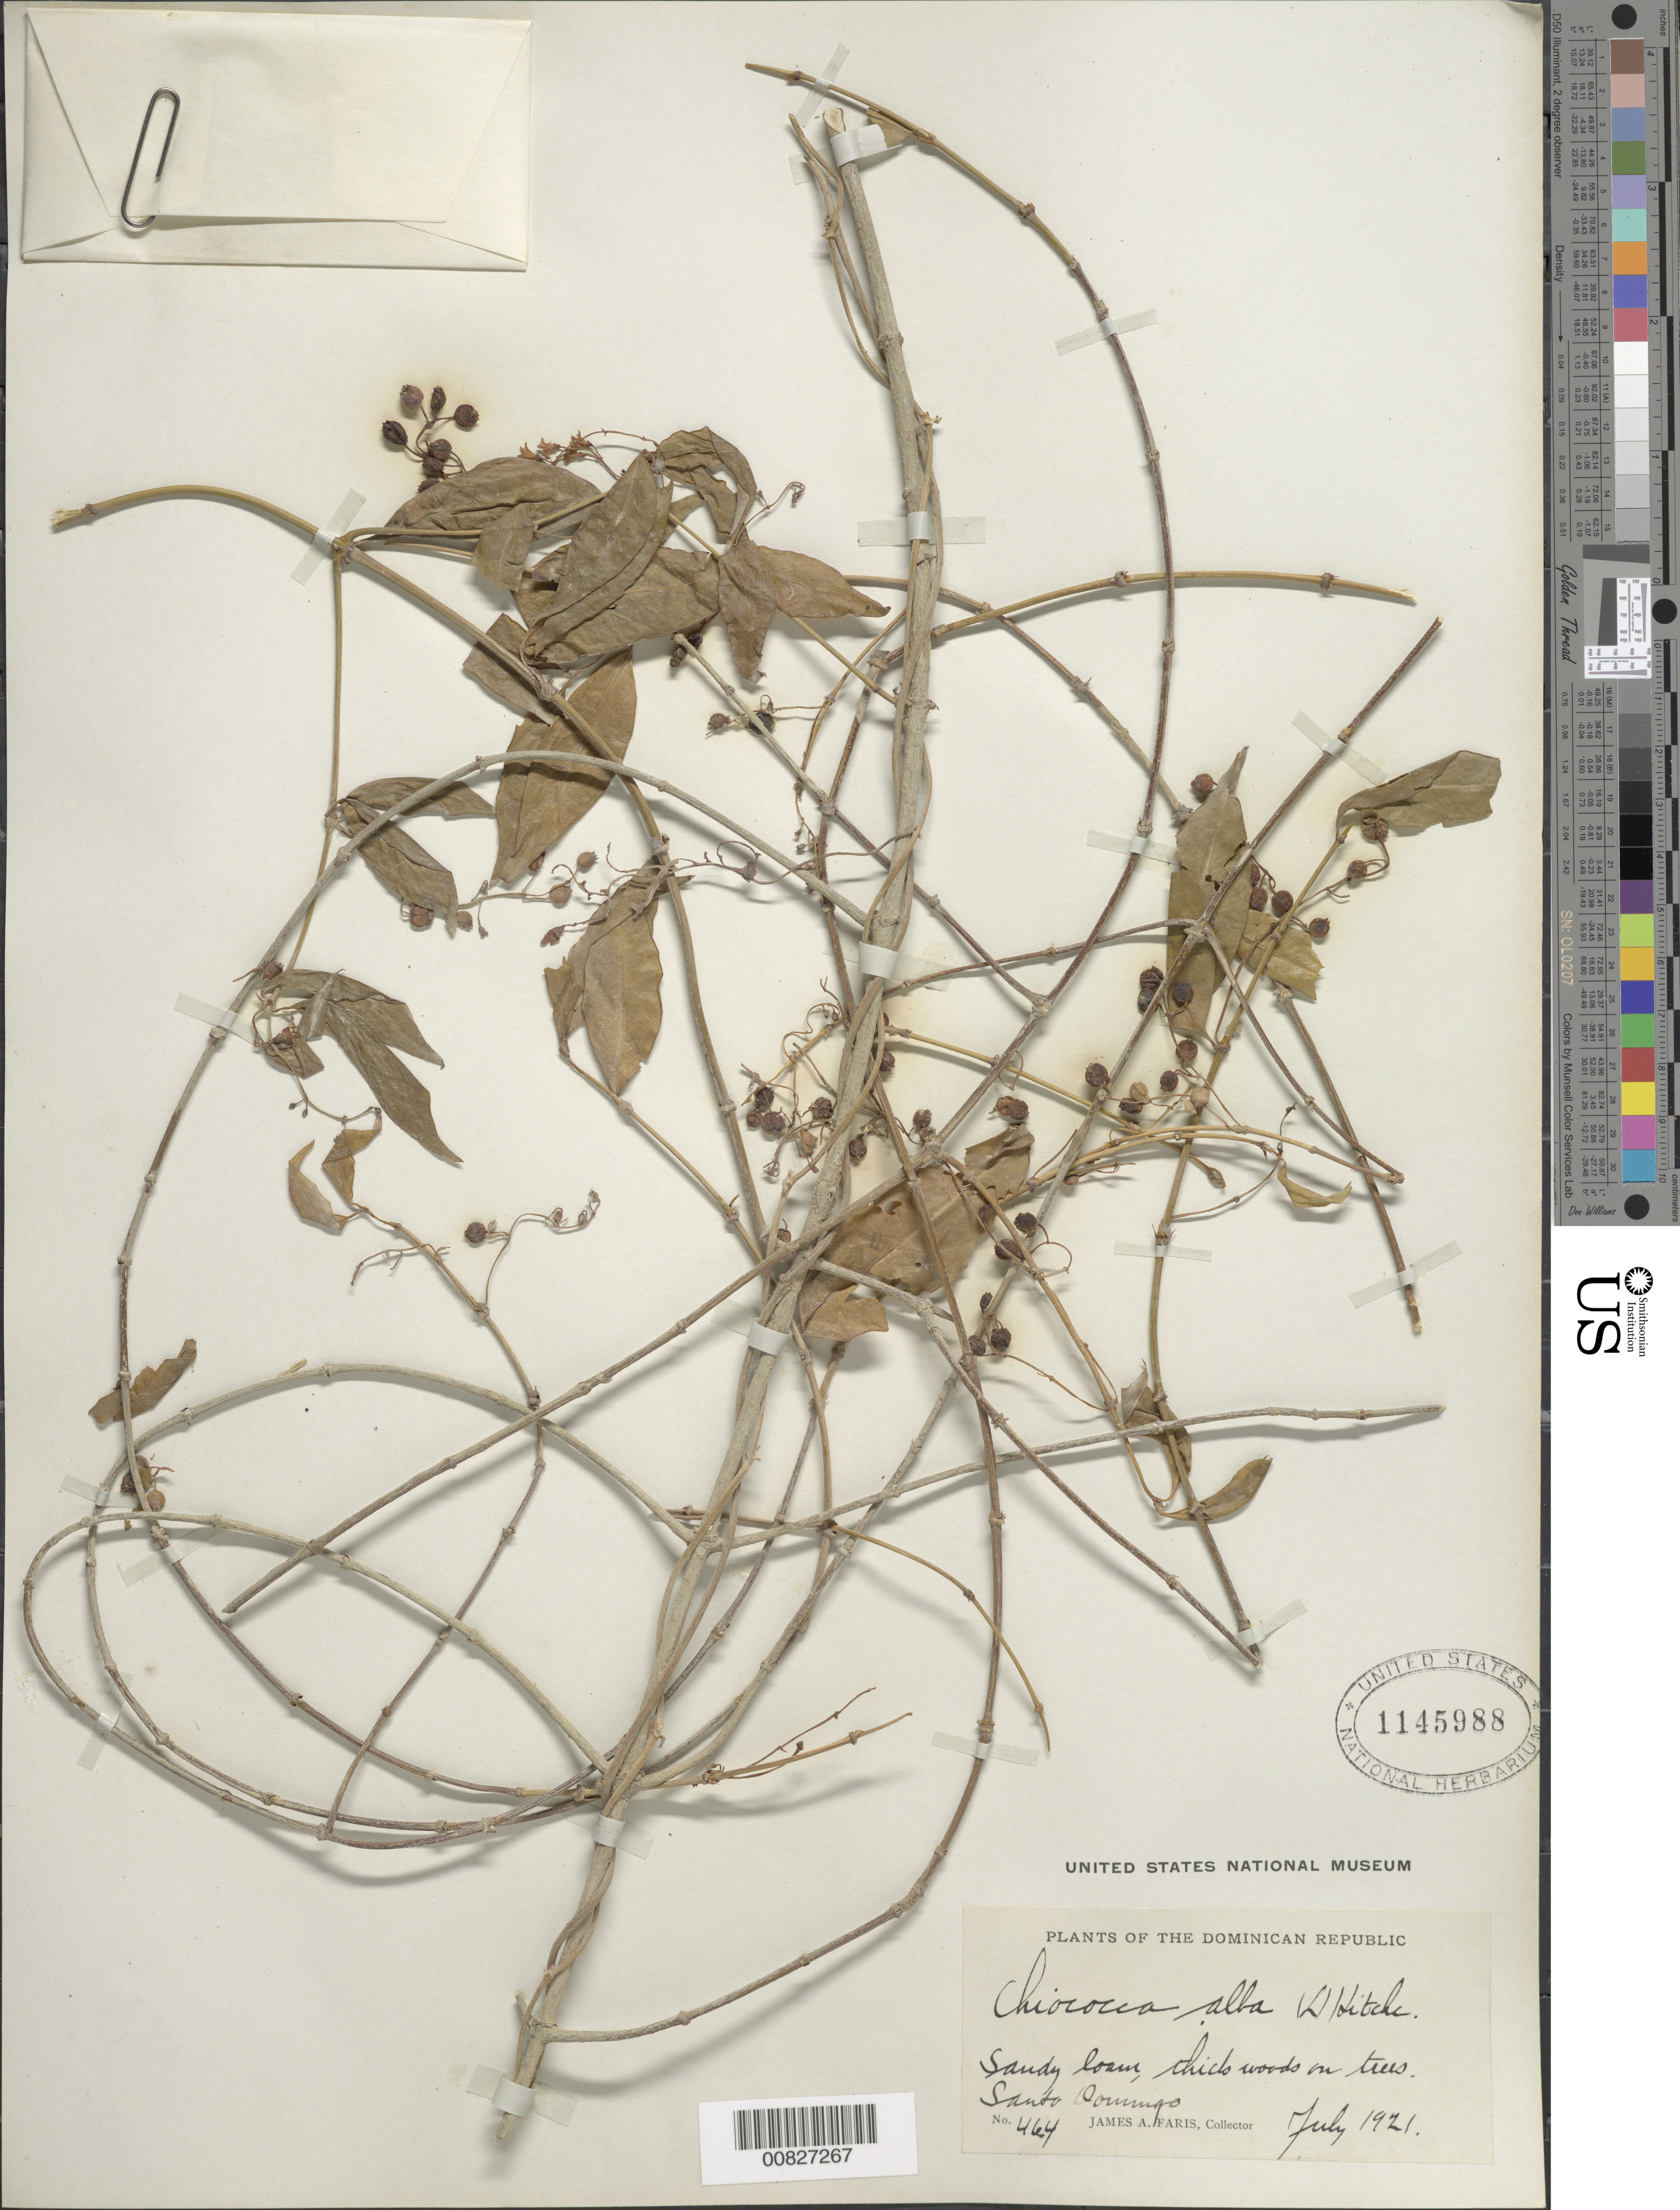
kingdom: Plantae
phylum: Tracheophyta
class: Magnoliopsida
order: Gentianales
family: Rubiaceae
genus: Chiococca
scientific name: Chiococca alba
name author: (L.) Hitchc.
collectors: J. Faris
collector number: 464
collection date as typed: Jul 1921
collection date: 1921-07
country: Dominican Republic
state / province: San Cristóbal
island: Hispaniola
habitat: Sandy loam, thick woods, on trees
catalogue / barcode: US 1145988